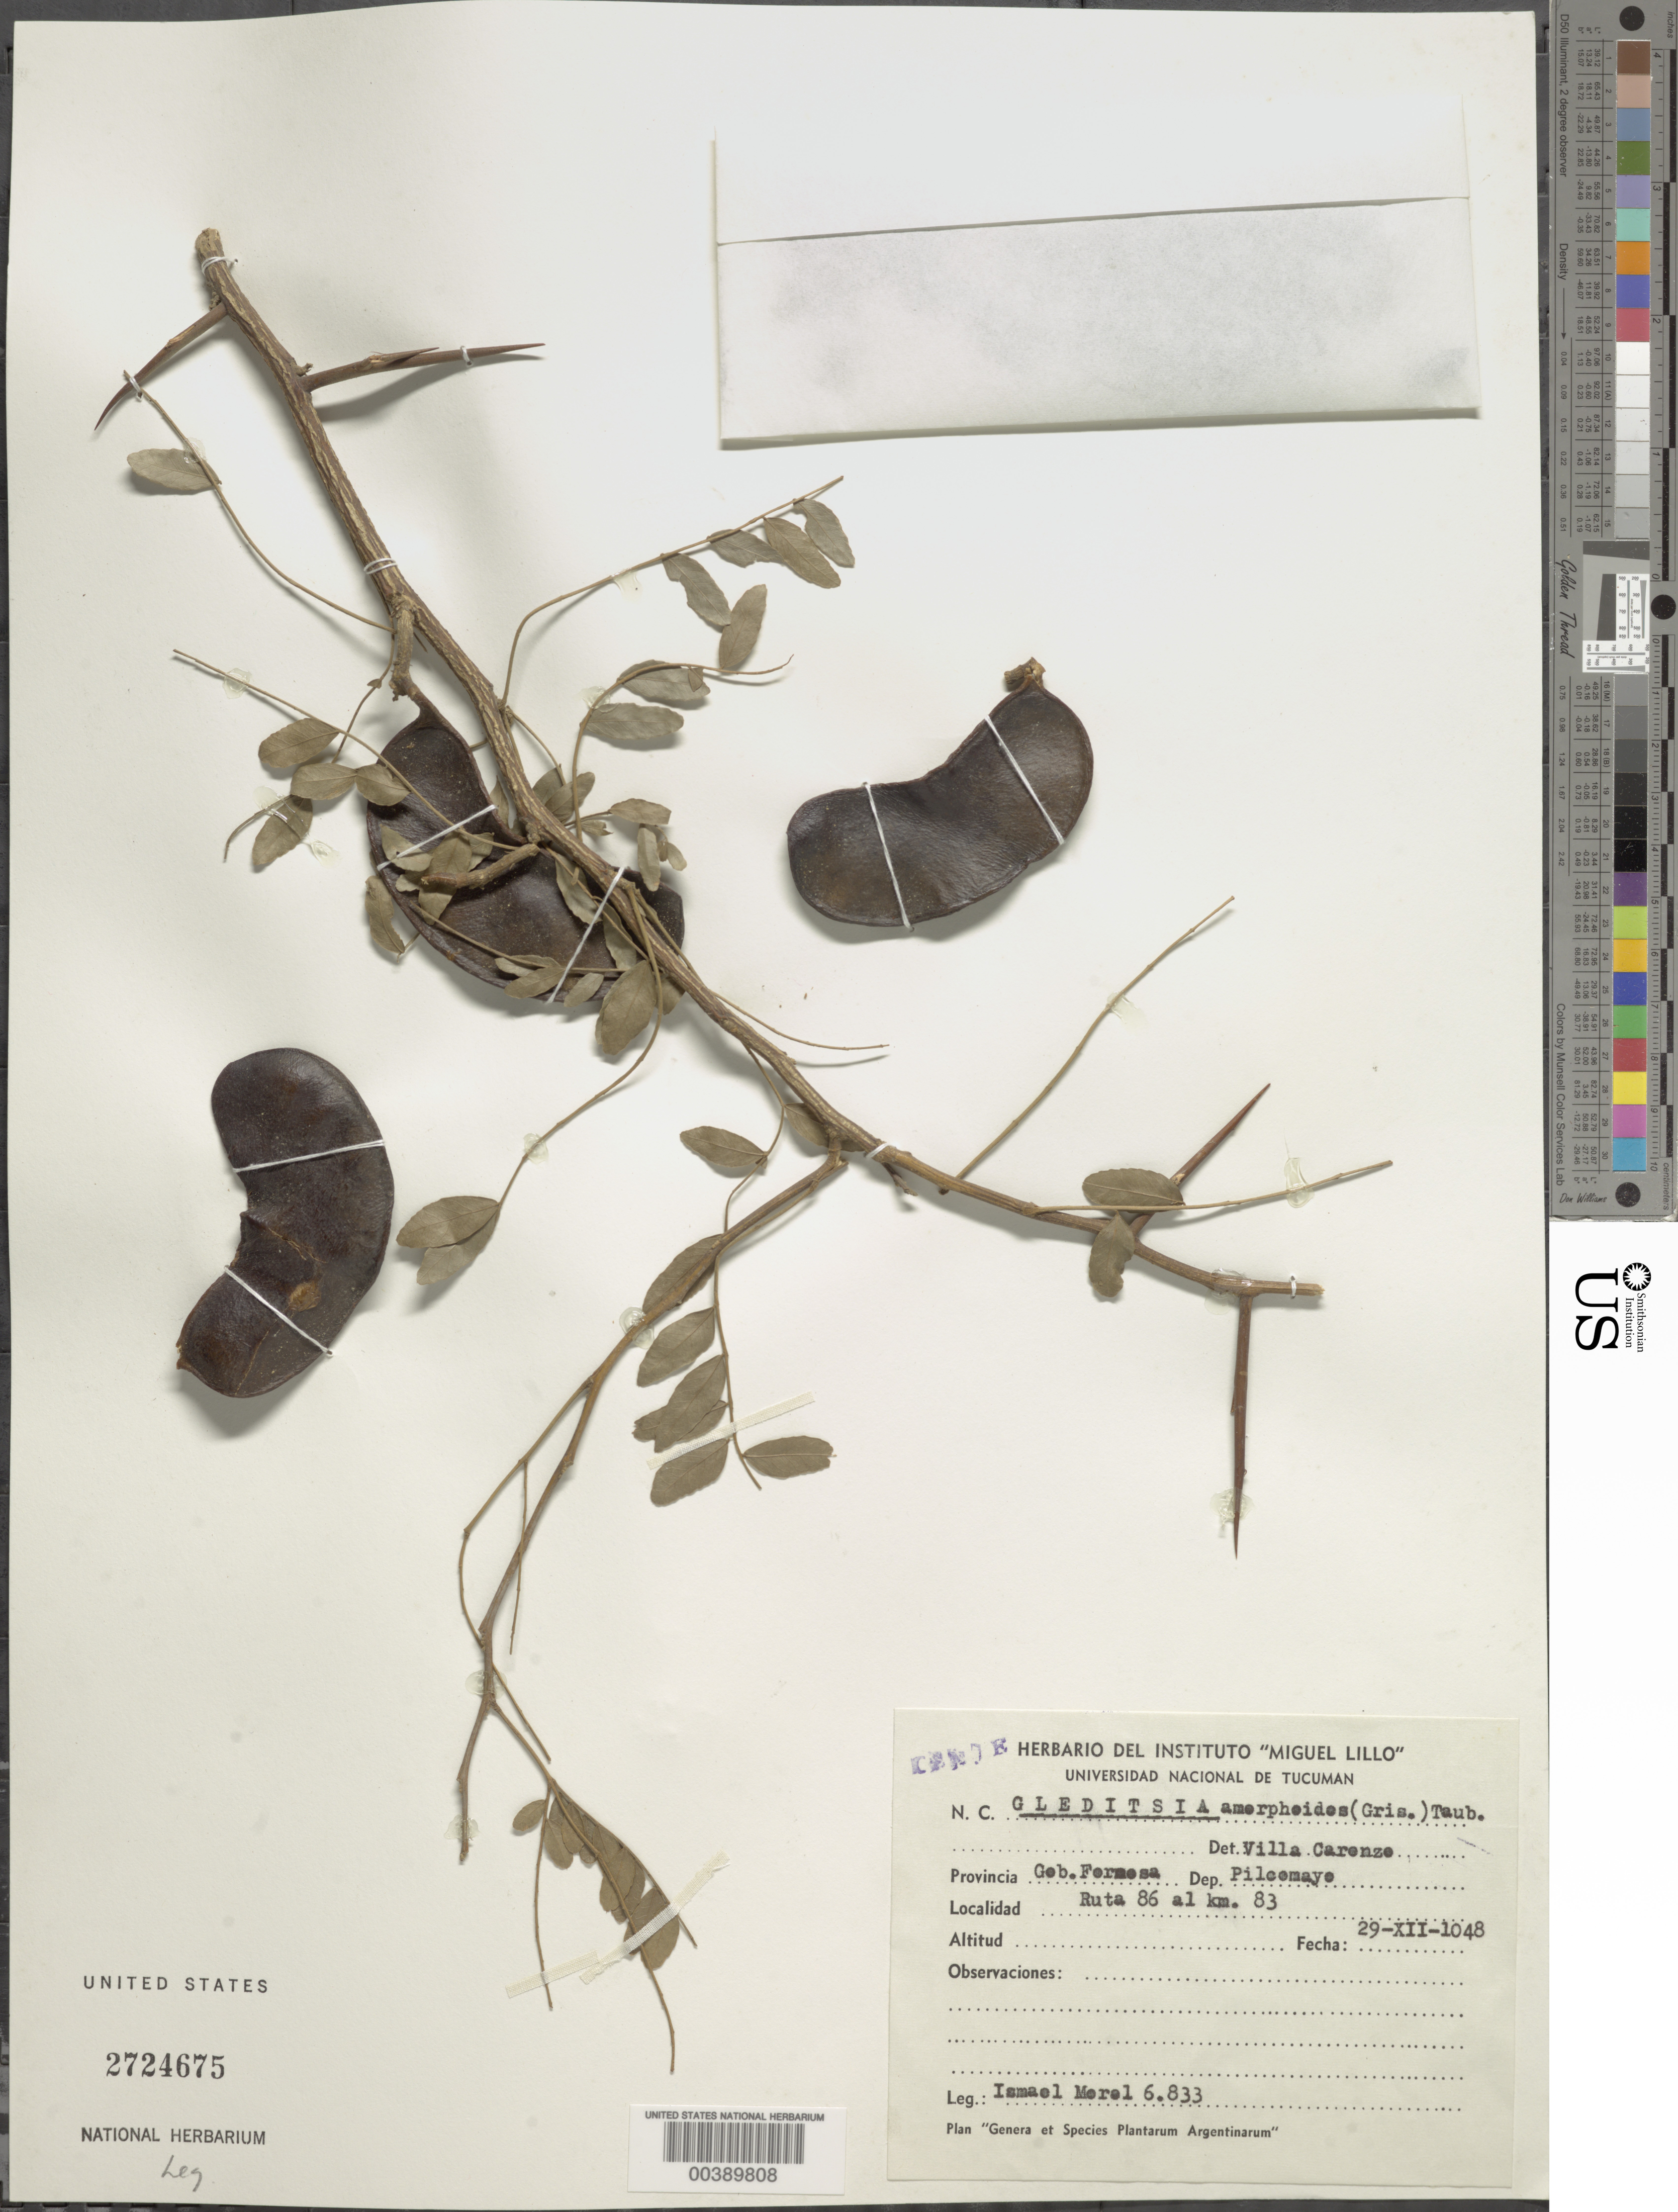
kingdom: Plantae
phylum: Tracheophyta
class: Magnoliopsida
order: Fabales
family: Fabaceae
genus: Gleditsia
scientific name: Gleditsia amorphoides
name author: (Griseb.) Taub.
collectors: I. Morol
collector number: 6833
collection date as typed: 29 Dec 1948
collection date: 1948-12-29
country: Argentina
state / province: Formosa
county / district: Pilcomayo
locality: Ruta 86 al km 83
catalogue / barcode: US 2724675